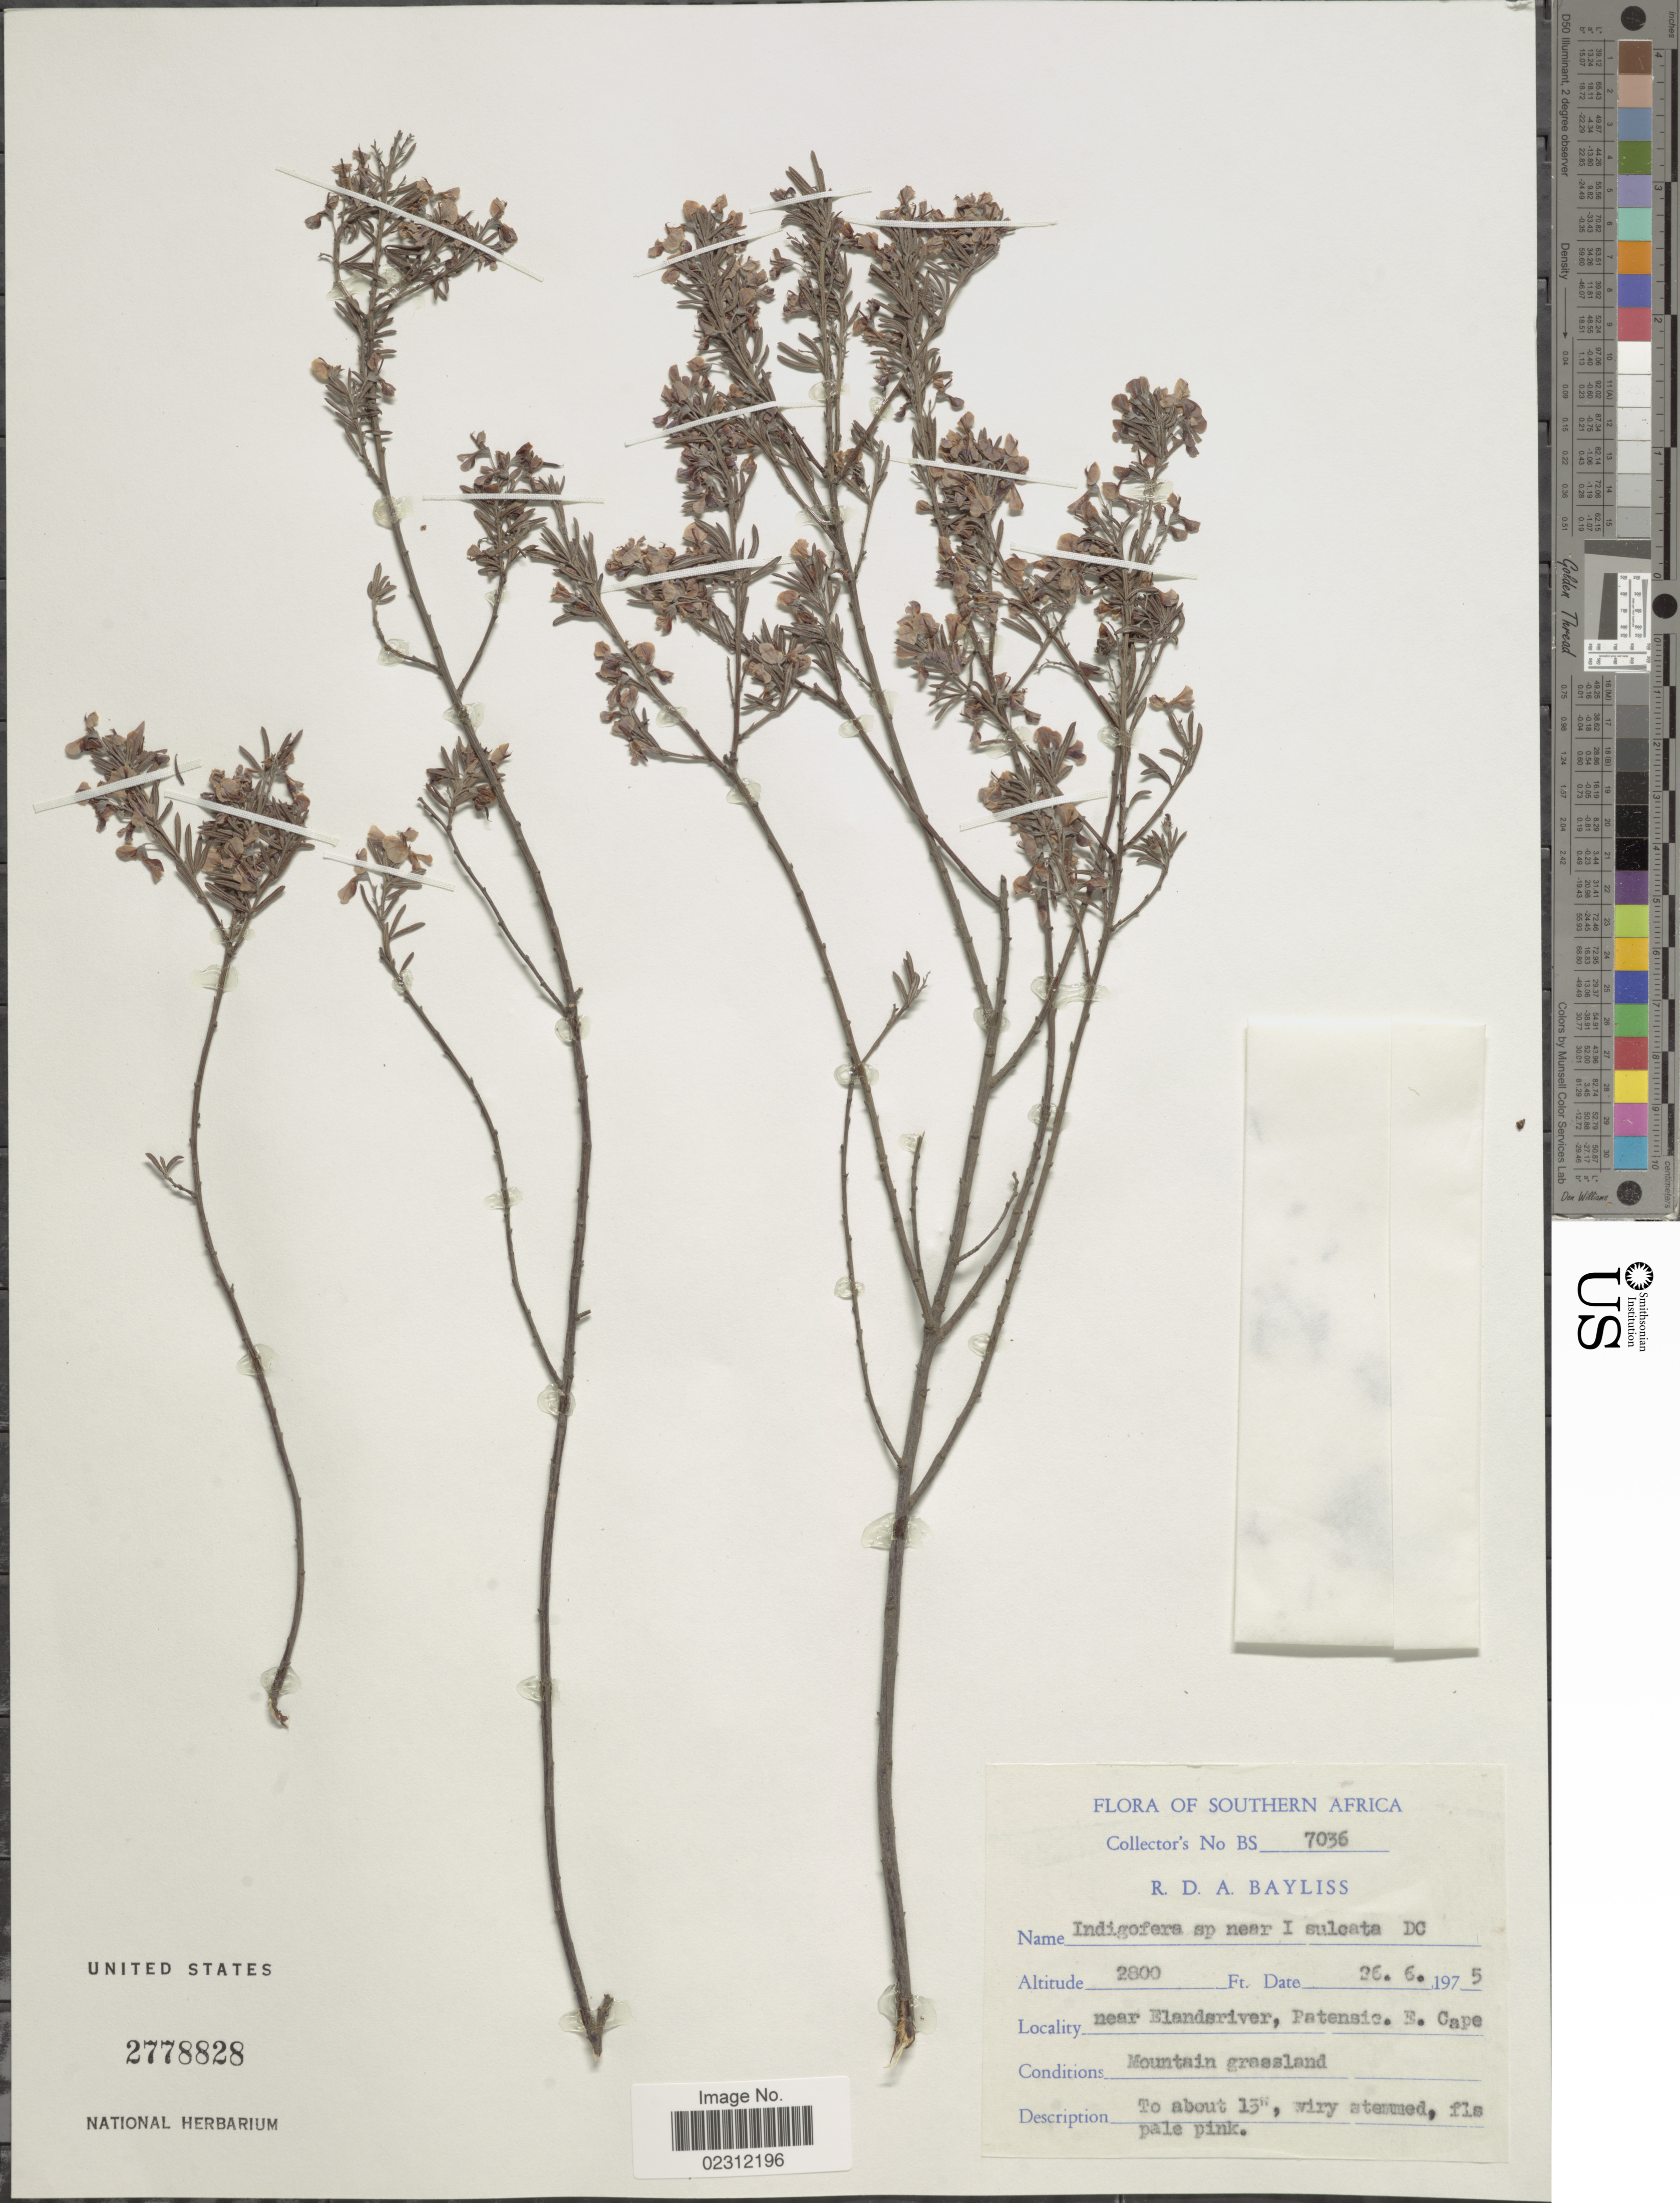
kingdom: Plantae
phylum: Tracheophyta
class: Magnoliopsida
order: Fabales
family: Fabaceae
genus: Indigofera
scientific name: Indigofera sulcata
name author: DC.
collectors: R. Bayliss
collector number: BS 7036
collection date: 1975-06-26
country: South Africa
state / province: Eastern Cape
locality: Near Elandsriver, Patensci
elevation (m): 853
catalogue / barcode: US 2778828